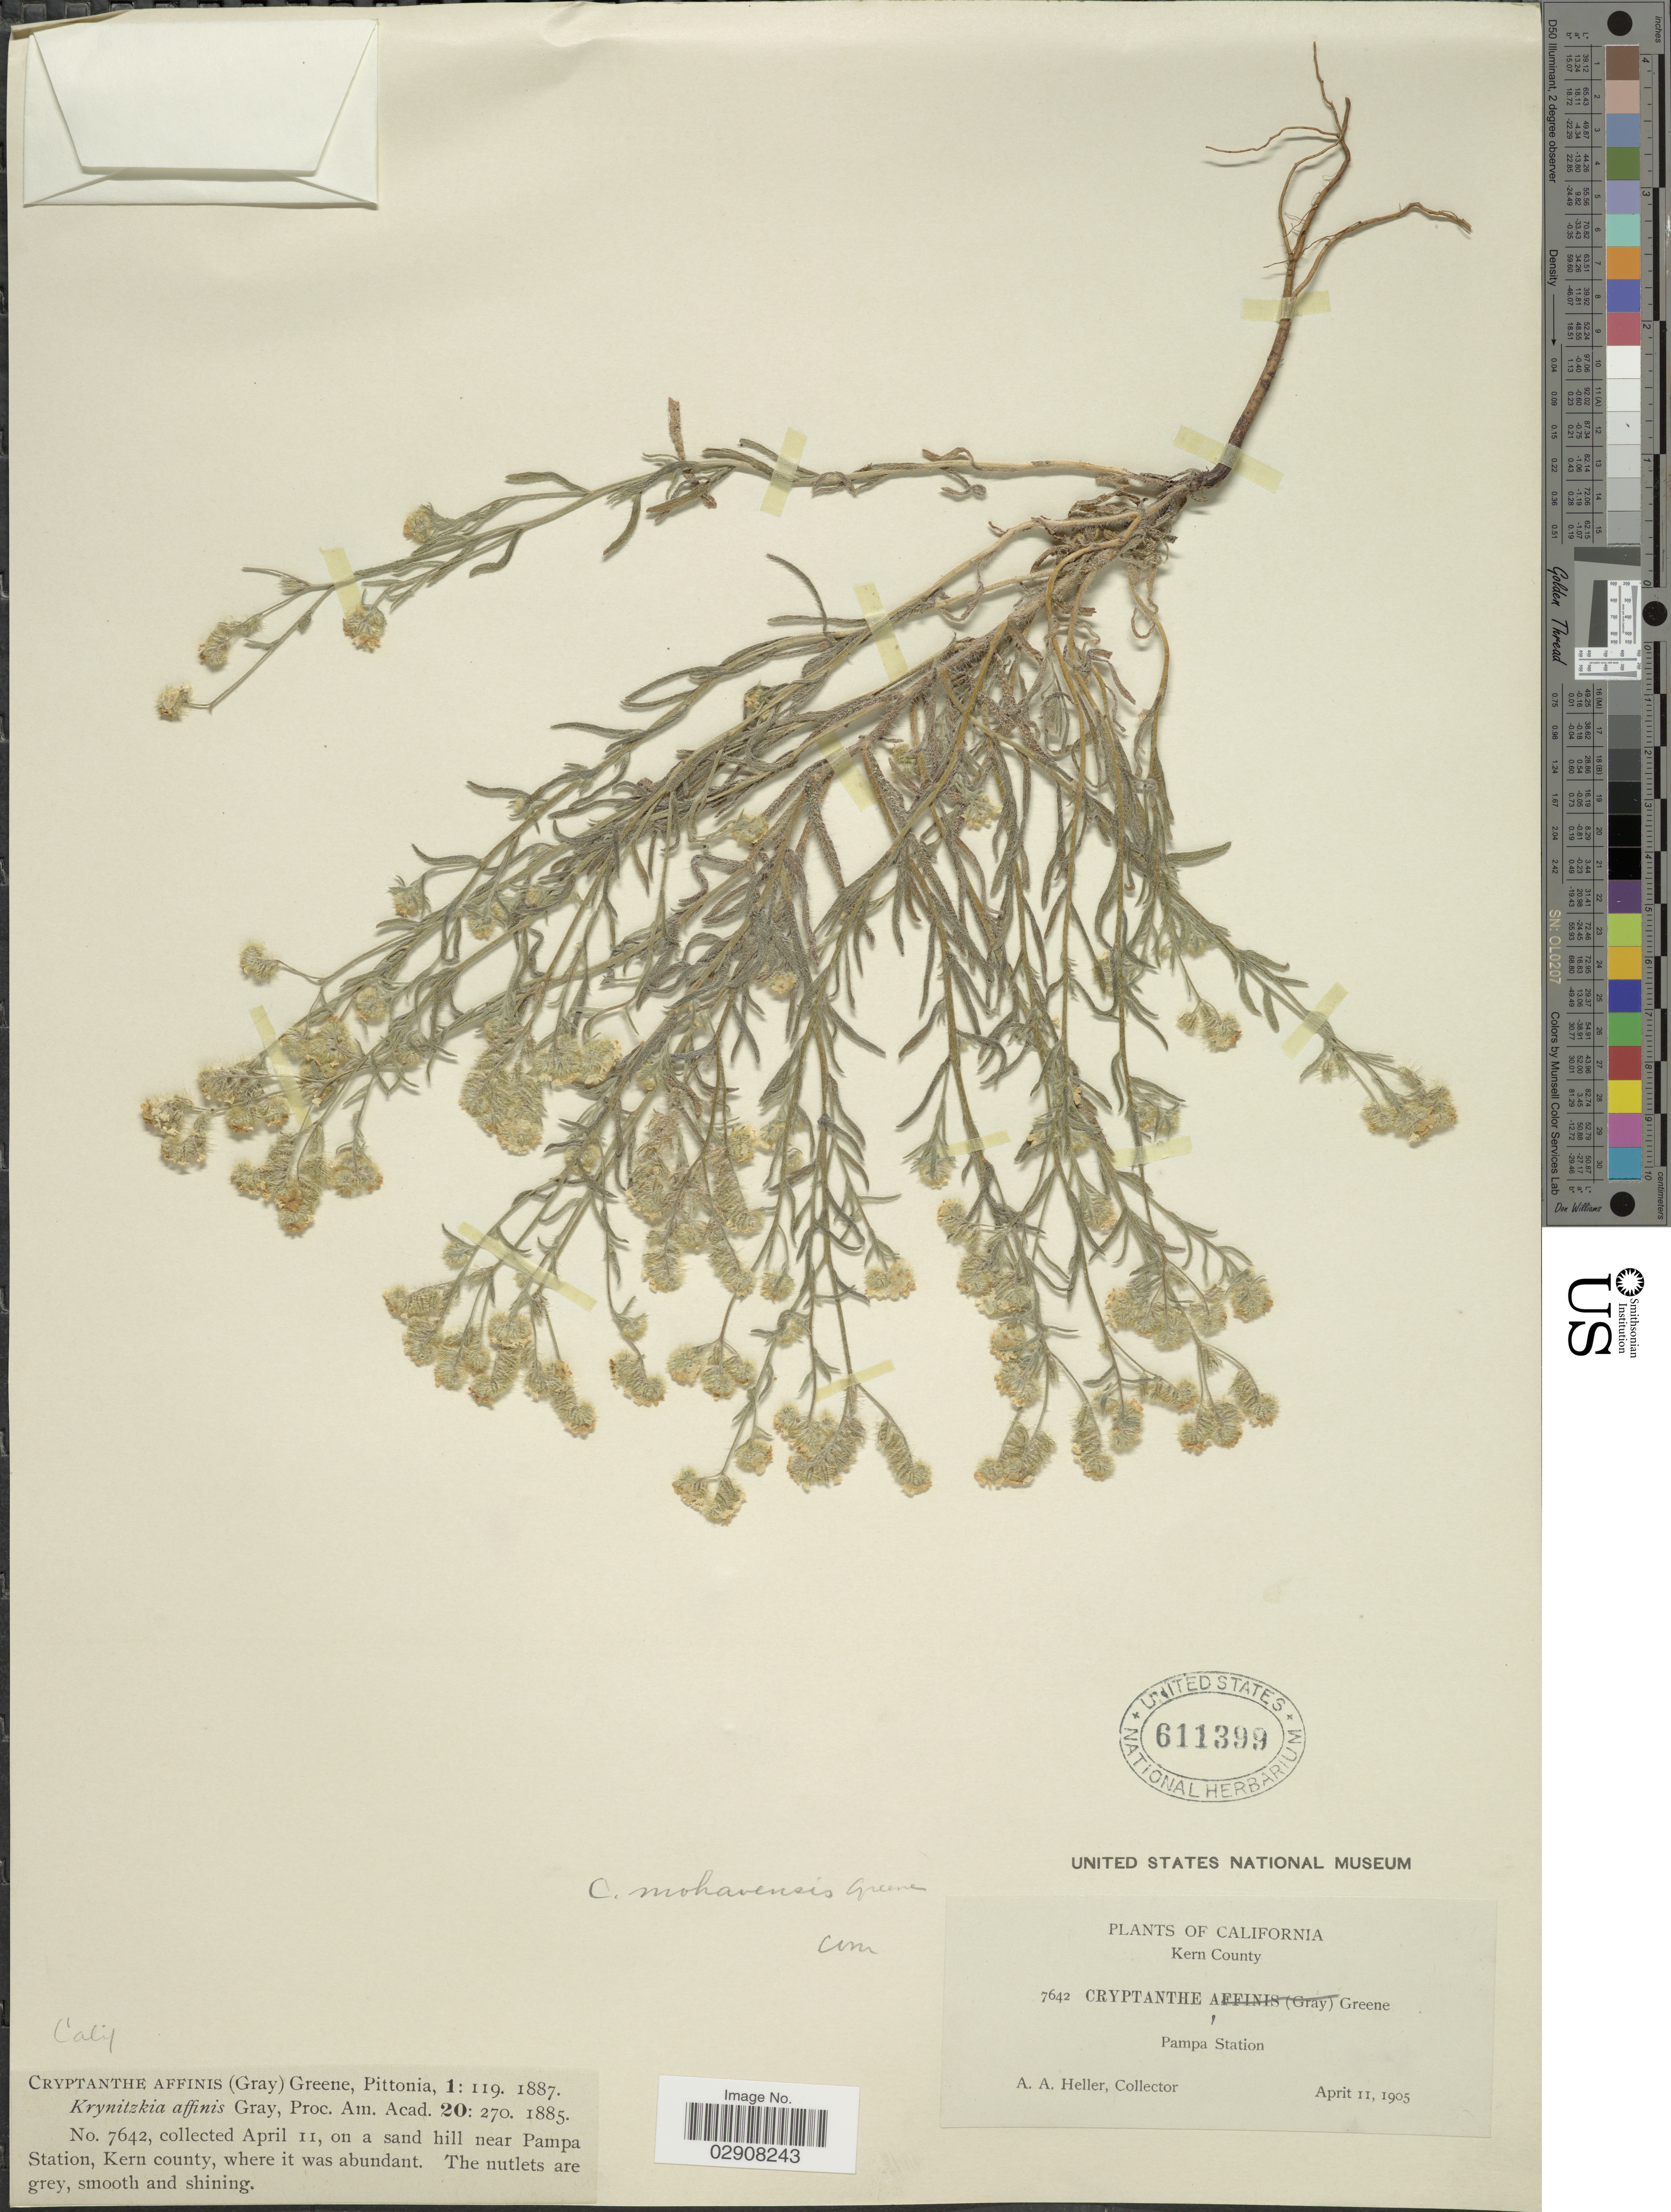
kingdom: Plantae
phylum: Tracheophyta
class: Magnoliopsida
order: Boraginales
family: Boraginaceae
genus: Cryptantha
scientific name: Cryptantha mohavensis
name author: (S.W. Greene) S.W. Greene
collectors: A. A. Heller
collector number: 7642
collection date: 1905-04-11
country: United States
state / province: California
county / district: Kern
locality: Kern County. On a sand hill near Pampa Station, Kern County.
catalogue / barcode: US 611399